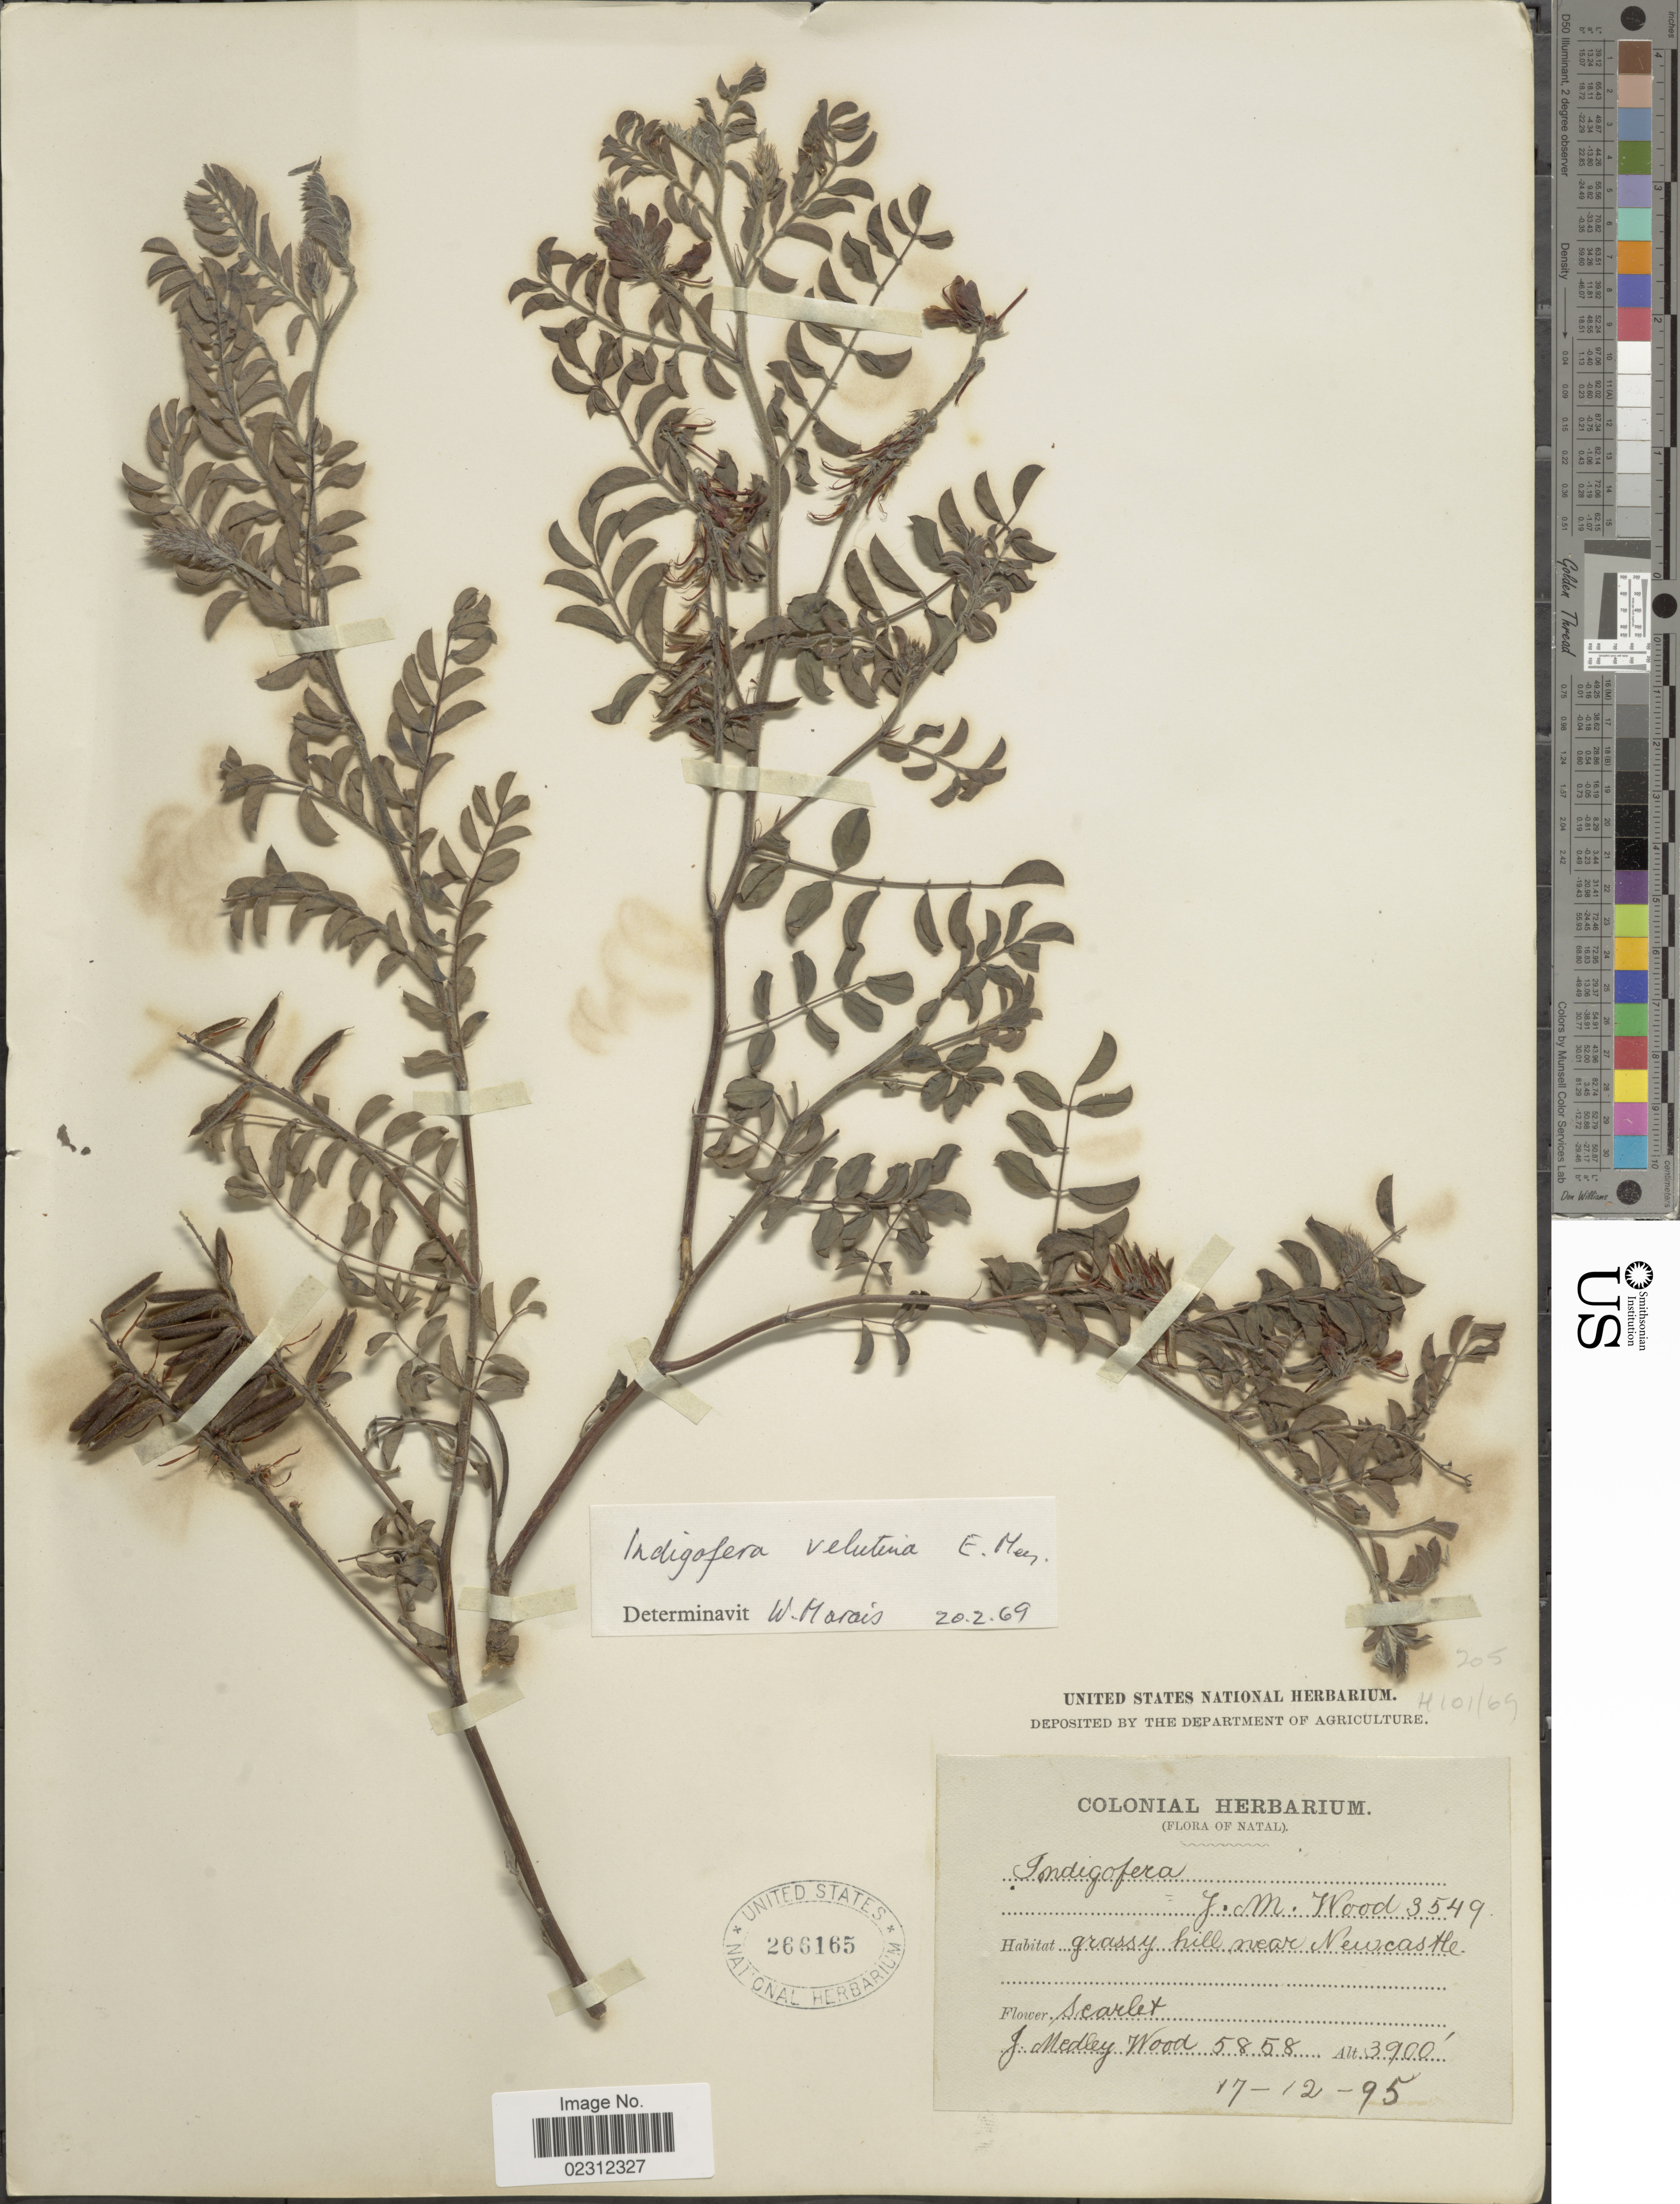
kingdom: Plantae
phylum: Tracheophyta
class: Magnoliopsida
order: Fabales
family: Fabaceae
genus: Indigofera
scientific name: Indigofera velutina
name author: E. Mey.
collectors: J. M. Wood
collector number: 3549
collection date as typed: Transcribed d/m/y: 17/12/95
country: South Africa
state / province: KwaZulu-Natal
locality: Natal, near Newcastle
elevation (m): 1189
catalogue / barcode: US 266165